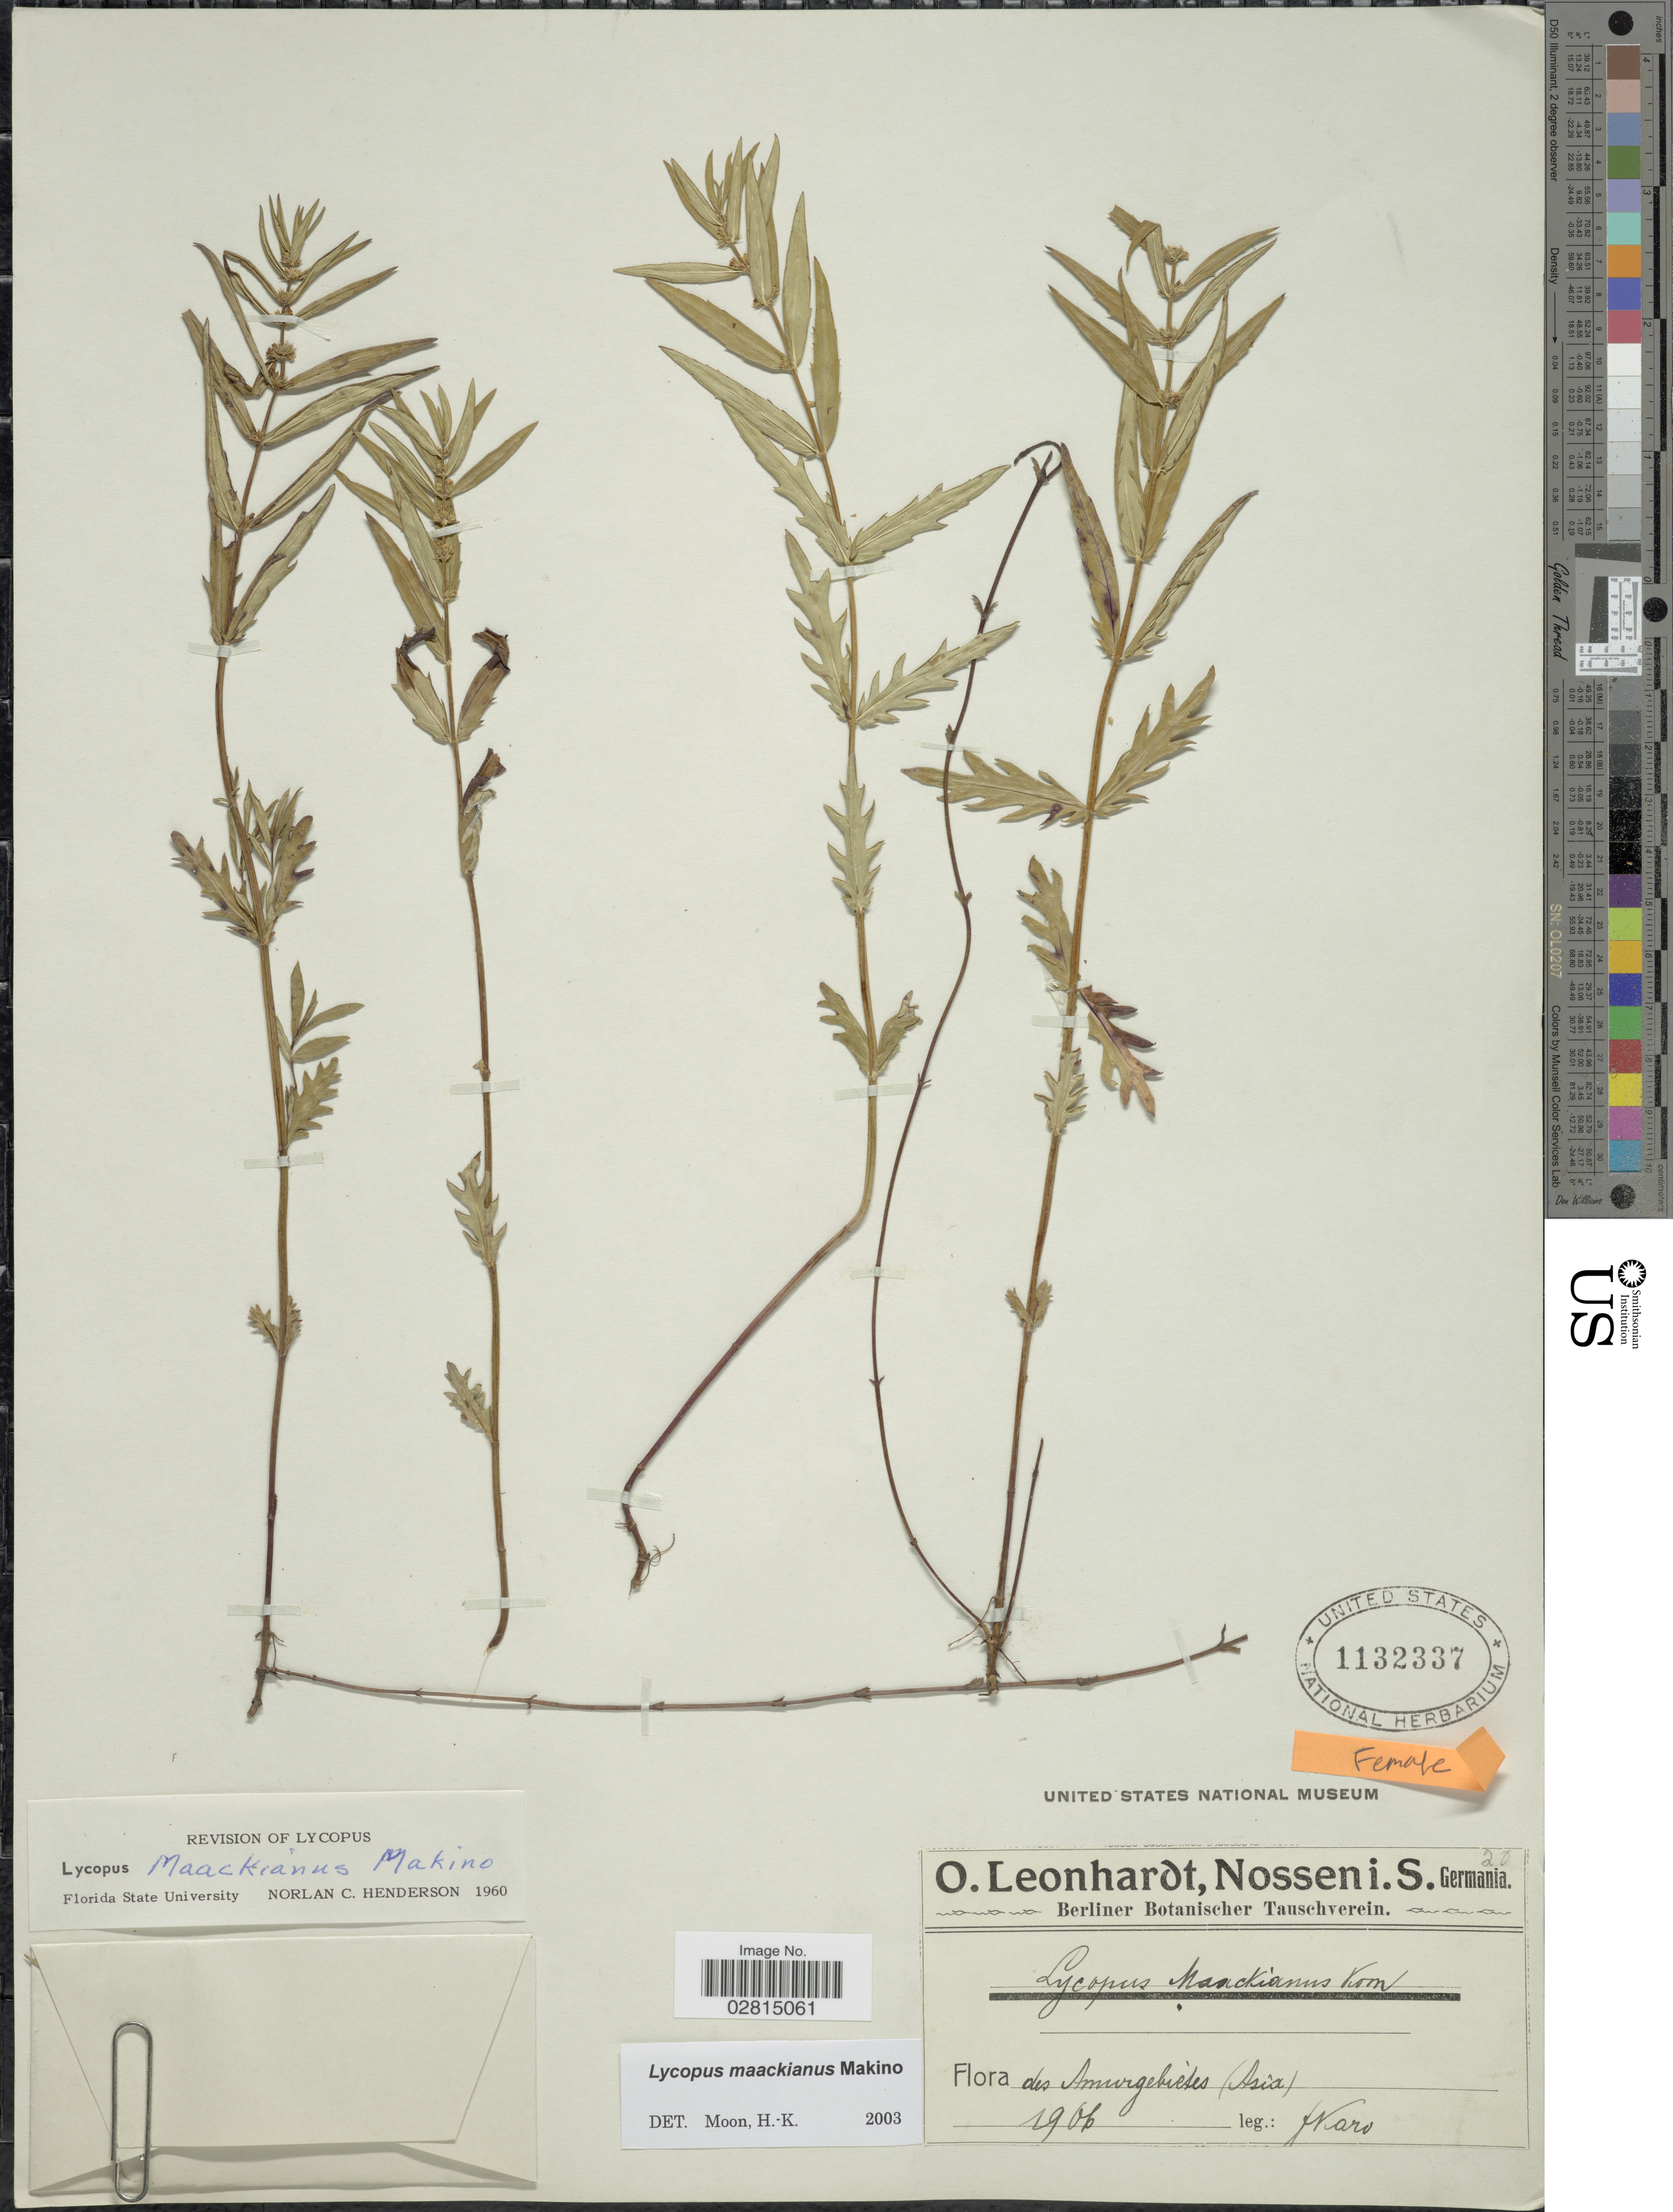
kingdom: Plantae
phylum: Tracheophyta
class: Magnoliopsida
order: Lamiales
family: Lamiaceae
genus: Lycopus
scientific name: Lycopus maackianus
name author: Makino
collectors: F. Karo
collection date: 1906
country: Russian Federation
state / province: Amur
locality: Amurgebietes (Asia)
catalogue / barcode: US 1132337